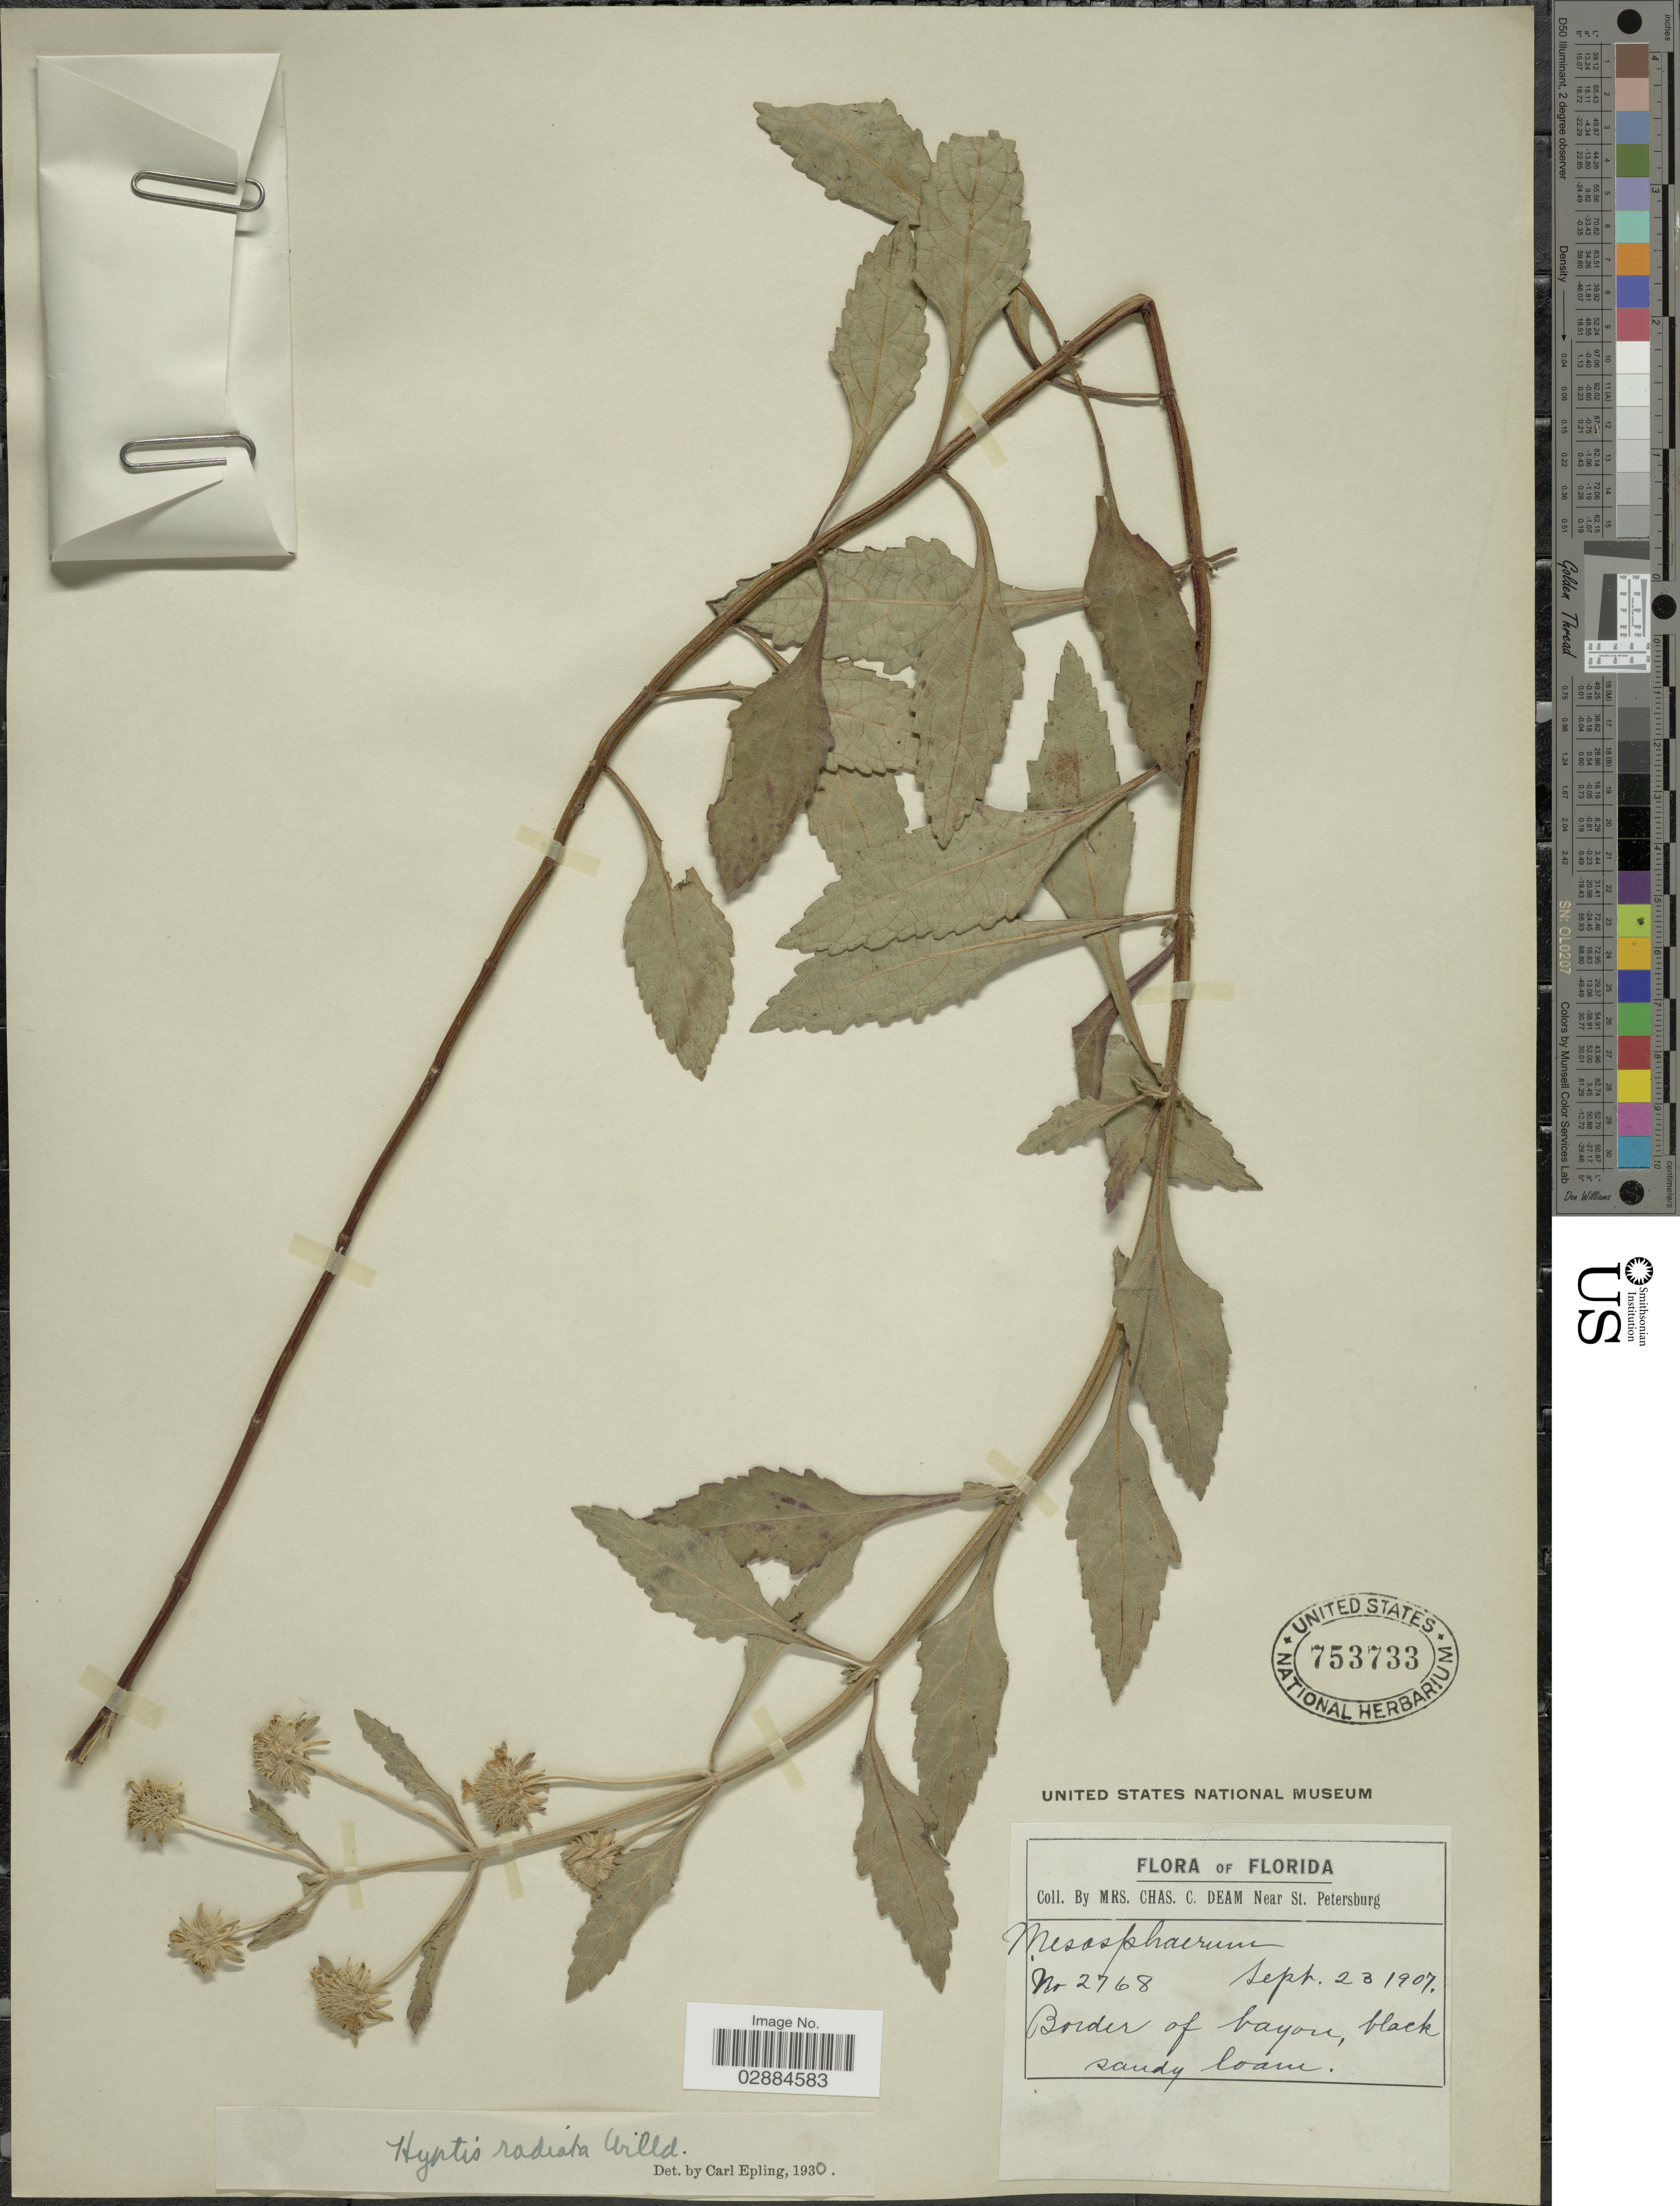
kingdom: Plantae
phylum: Tracheophyta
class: Magnoliopsida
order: Lamiales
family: Lamiaceae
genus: Hyptis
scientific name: Hyptis radiata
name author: Kunth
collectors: C. Deam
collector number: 2768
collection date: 1907-09-23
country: United States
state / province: Florida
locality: Border of bayou, black sandy loam.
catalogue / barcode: US 753733